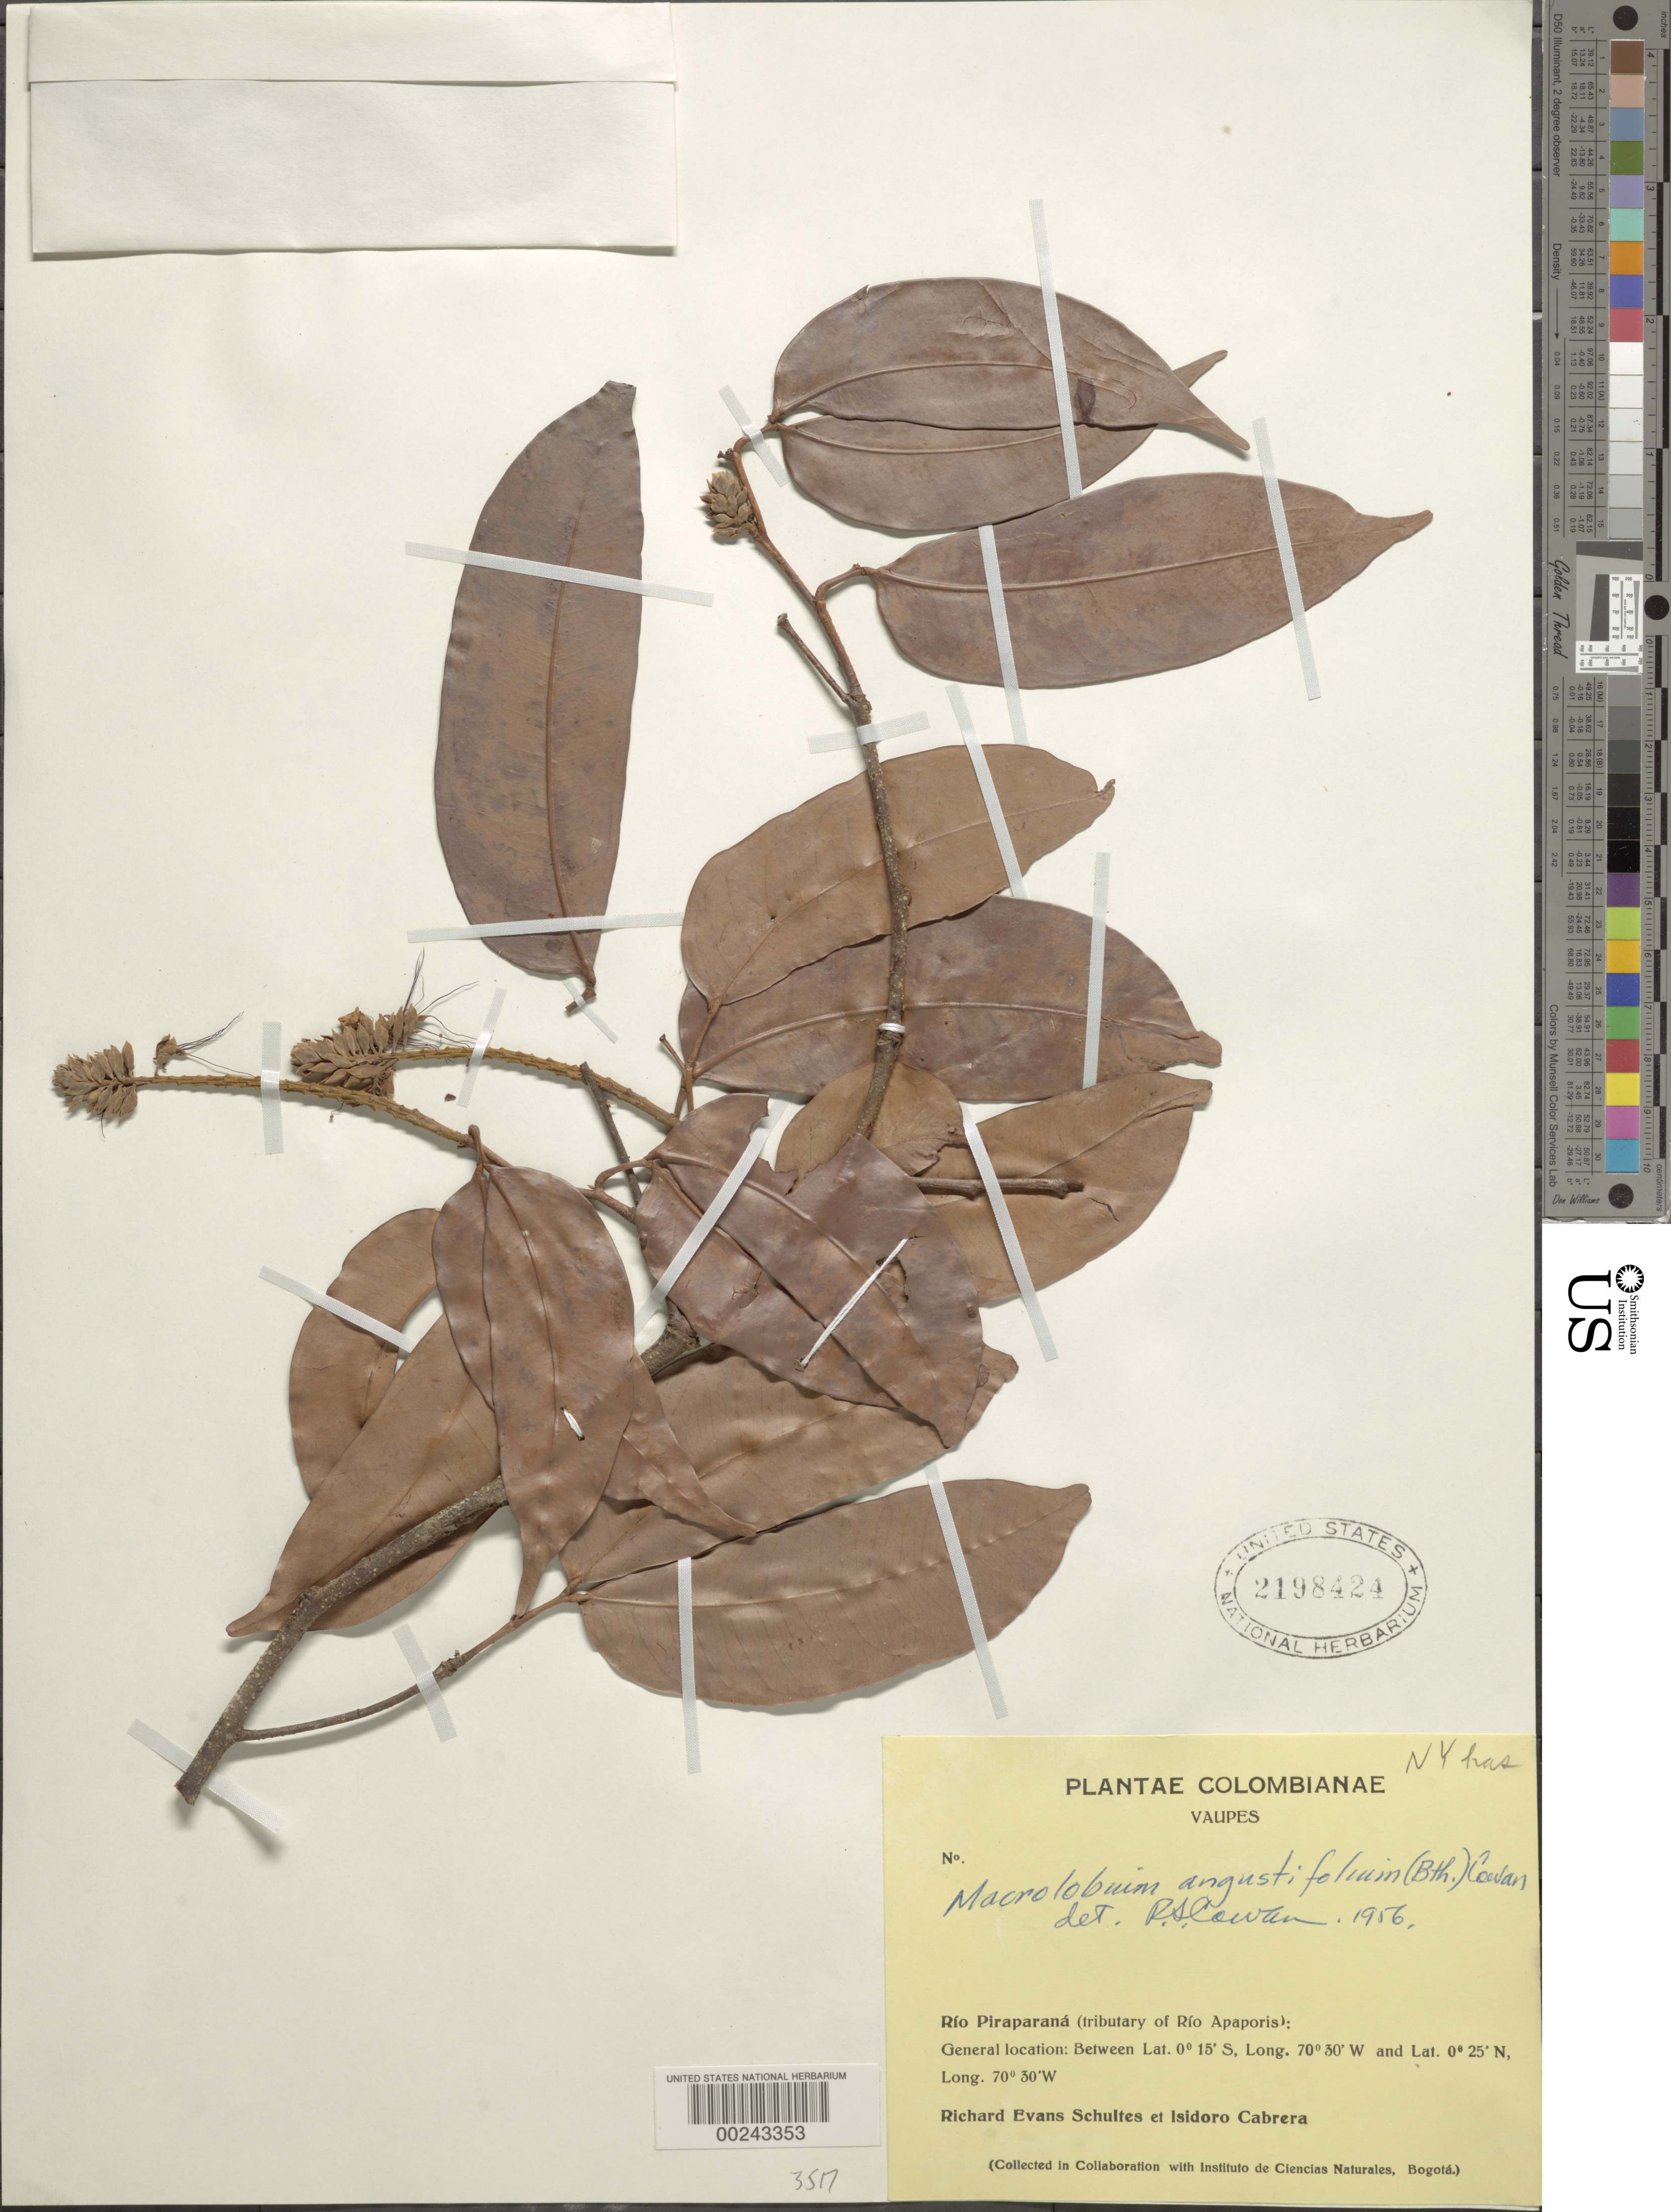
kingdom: Plantae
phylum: Tracheophyta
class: Magnoliopsida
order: Fabales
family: Fabaceae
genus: Macrolobium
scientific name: Macrolobium angustifolium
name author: (Benth.) R.S. Cowan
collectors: R. E. Schultes & I. Cabrera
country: Colombia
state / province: Vaupés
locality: Rio Piraparana (tributary of Rio Apaporis)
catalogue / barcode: US 2198424